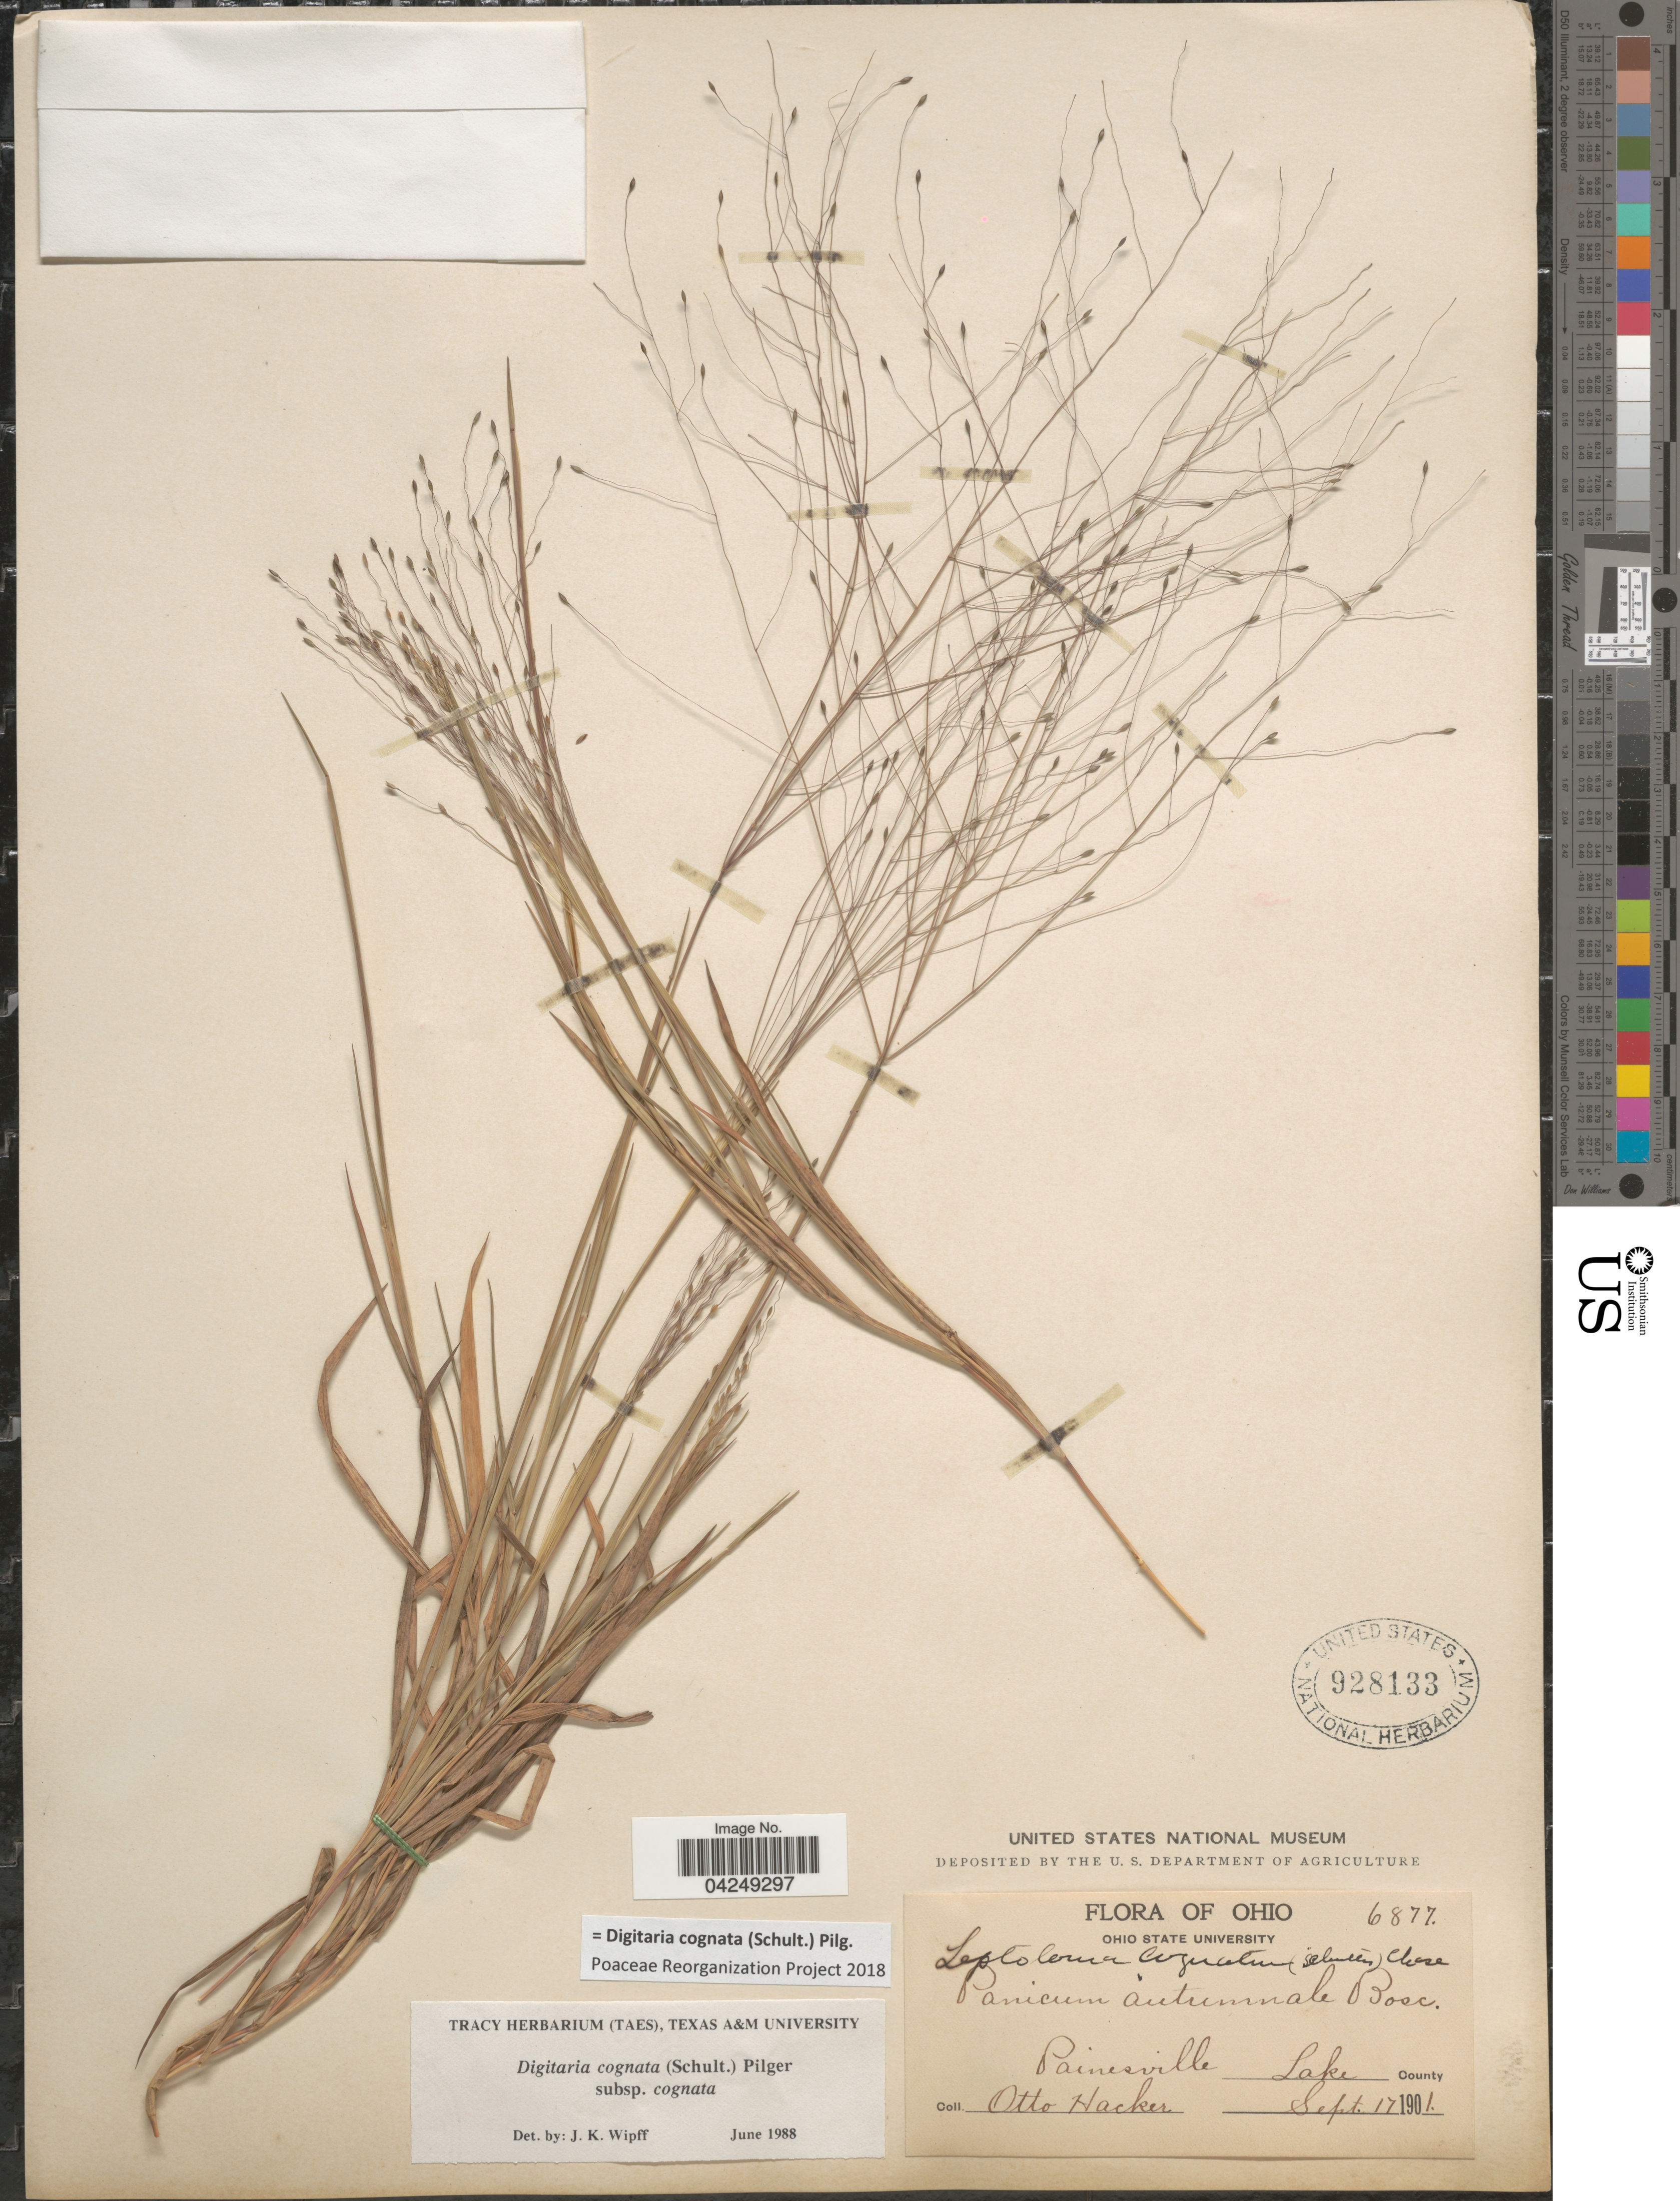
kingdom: Plantae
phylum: Tracheophyta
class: Liliopsida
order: Poales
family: Poaceae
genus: Digitaria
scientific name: Digitaria cognata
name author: (Scult.) Pilg.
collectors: O. Hacker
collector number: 6877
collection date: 1901-09-17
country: United States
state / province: Ohio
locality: Painesville. Lake County.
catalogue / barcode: US 928133